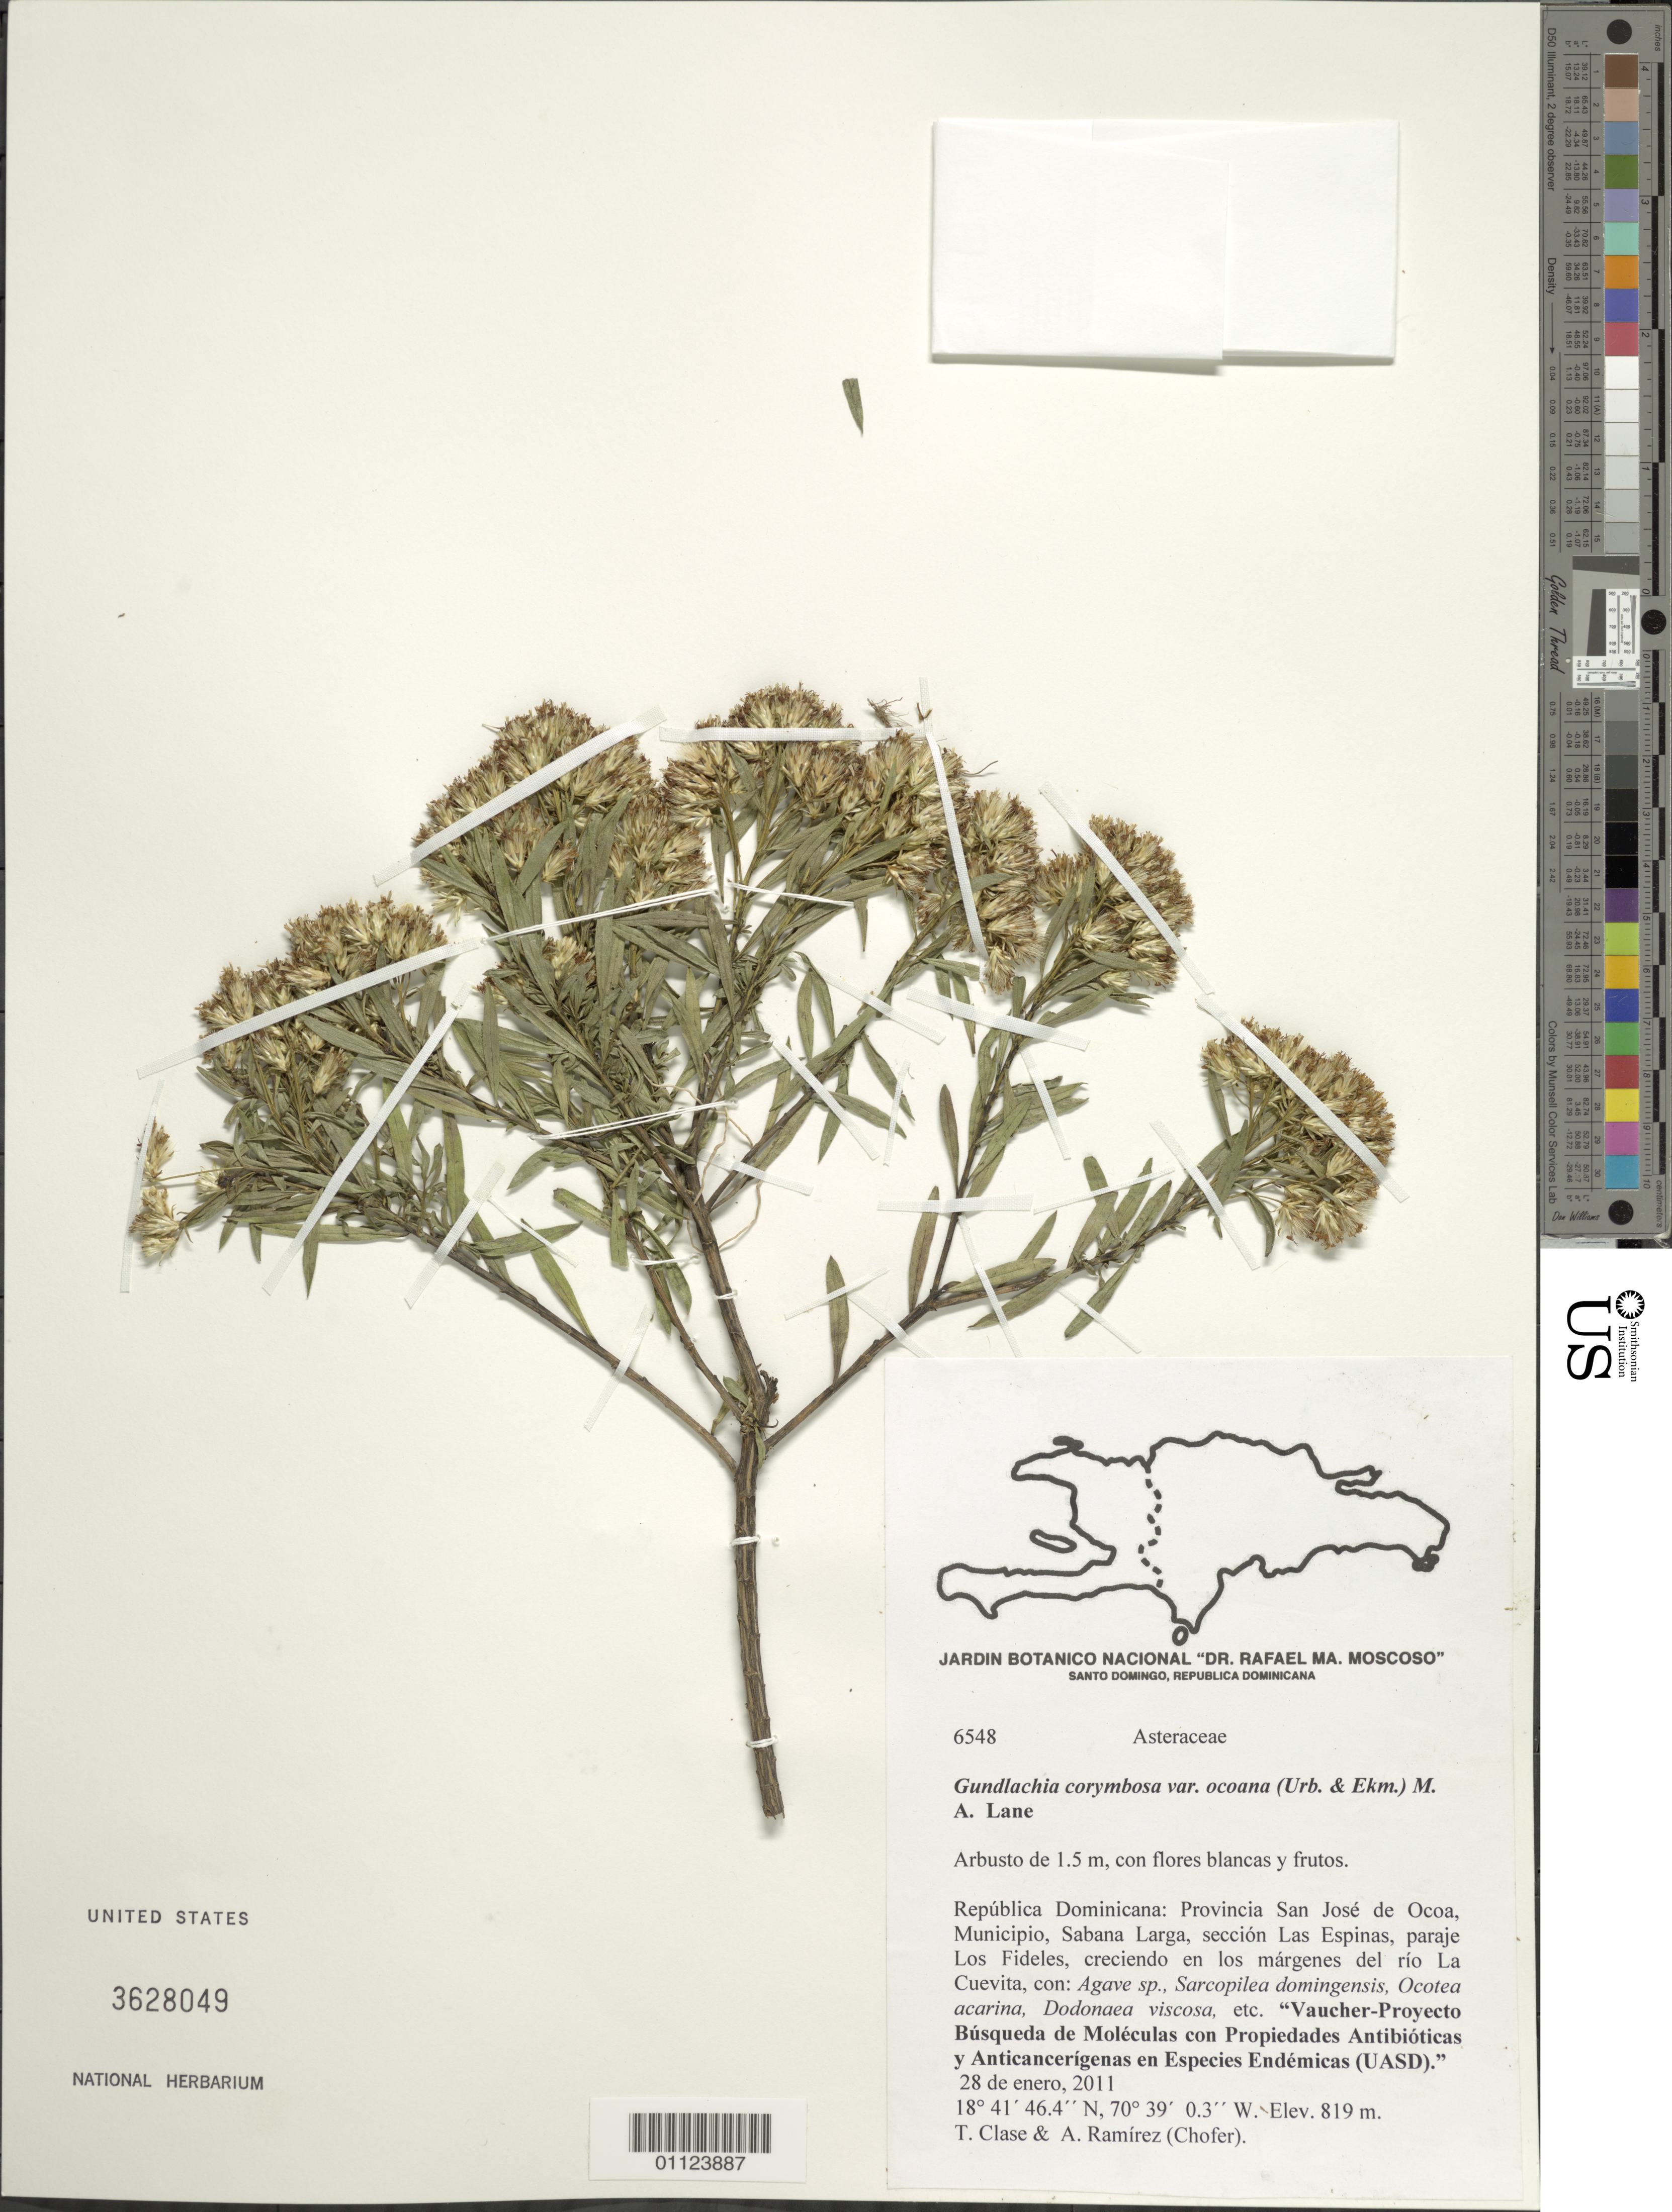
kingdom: Plantae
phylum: Tracheophyta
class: Magnoliopsida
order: Asterales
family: Asteraceae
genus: Gundlachia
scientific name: Gundlachia corymbosa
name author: (Urb.) Britton ex Bold.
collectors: T. Clase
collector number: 6548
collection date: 2011-01-28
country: Dominican Republic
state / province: San José de Ocoa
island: Hispaniola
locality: Sabana larga, sección Las Epinas, paraje Los Fideles, creciendo en los mágenes del río La Cuevita.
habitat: Con: Agave, sp., Sarcopilea domingensis, Ocotea acarina, Dodonaea viscosa, etc.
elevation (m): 819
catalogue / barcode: US 3628049